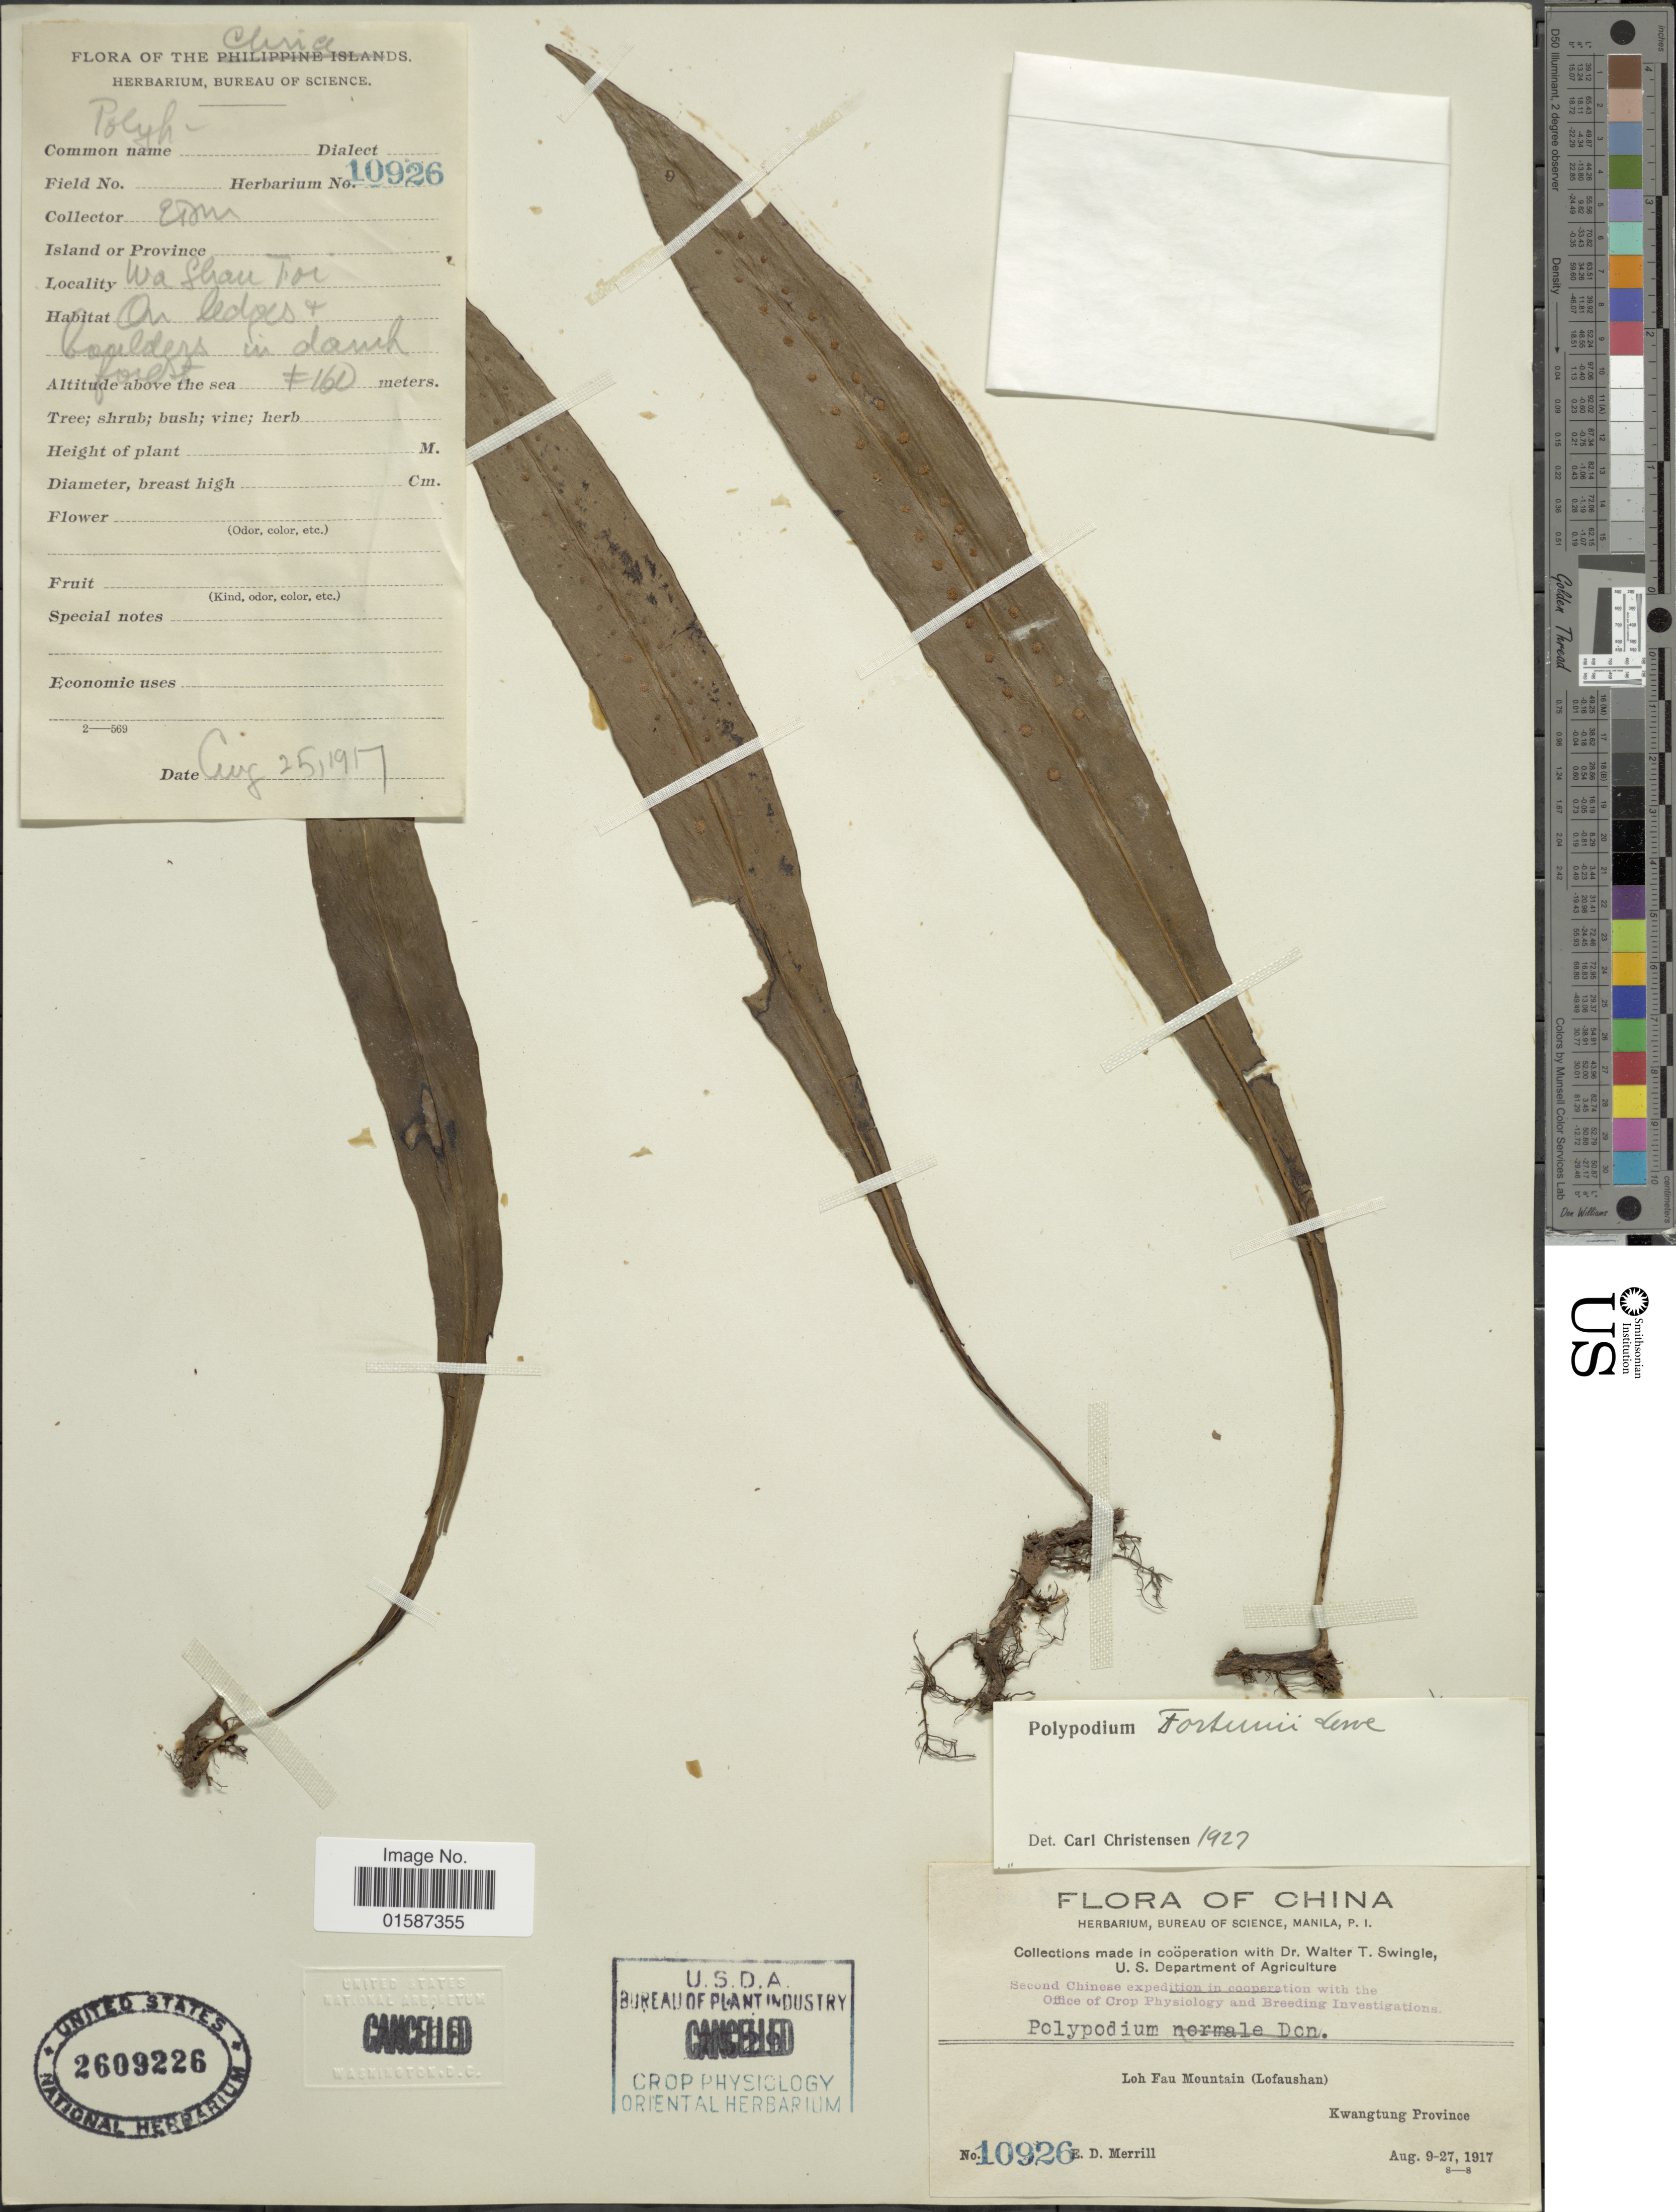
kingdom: Plantae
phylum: Tracheophyta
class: Polypodiopsida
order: Polypodiales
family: Polypodiaceae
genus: Neolepisorus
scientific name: Neolepisorus fortunei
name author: (T. Moore) Li S. Wang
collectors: E. D. Merrill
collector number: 10926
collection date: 1917-08-25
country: China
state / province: Guangdong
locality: Loh Fau Mountain (Lofaushan), Kwangtung Province, Wa Shan Foi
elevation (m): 160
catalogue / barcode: US 2609226